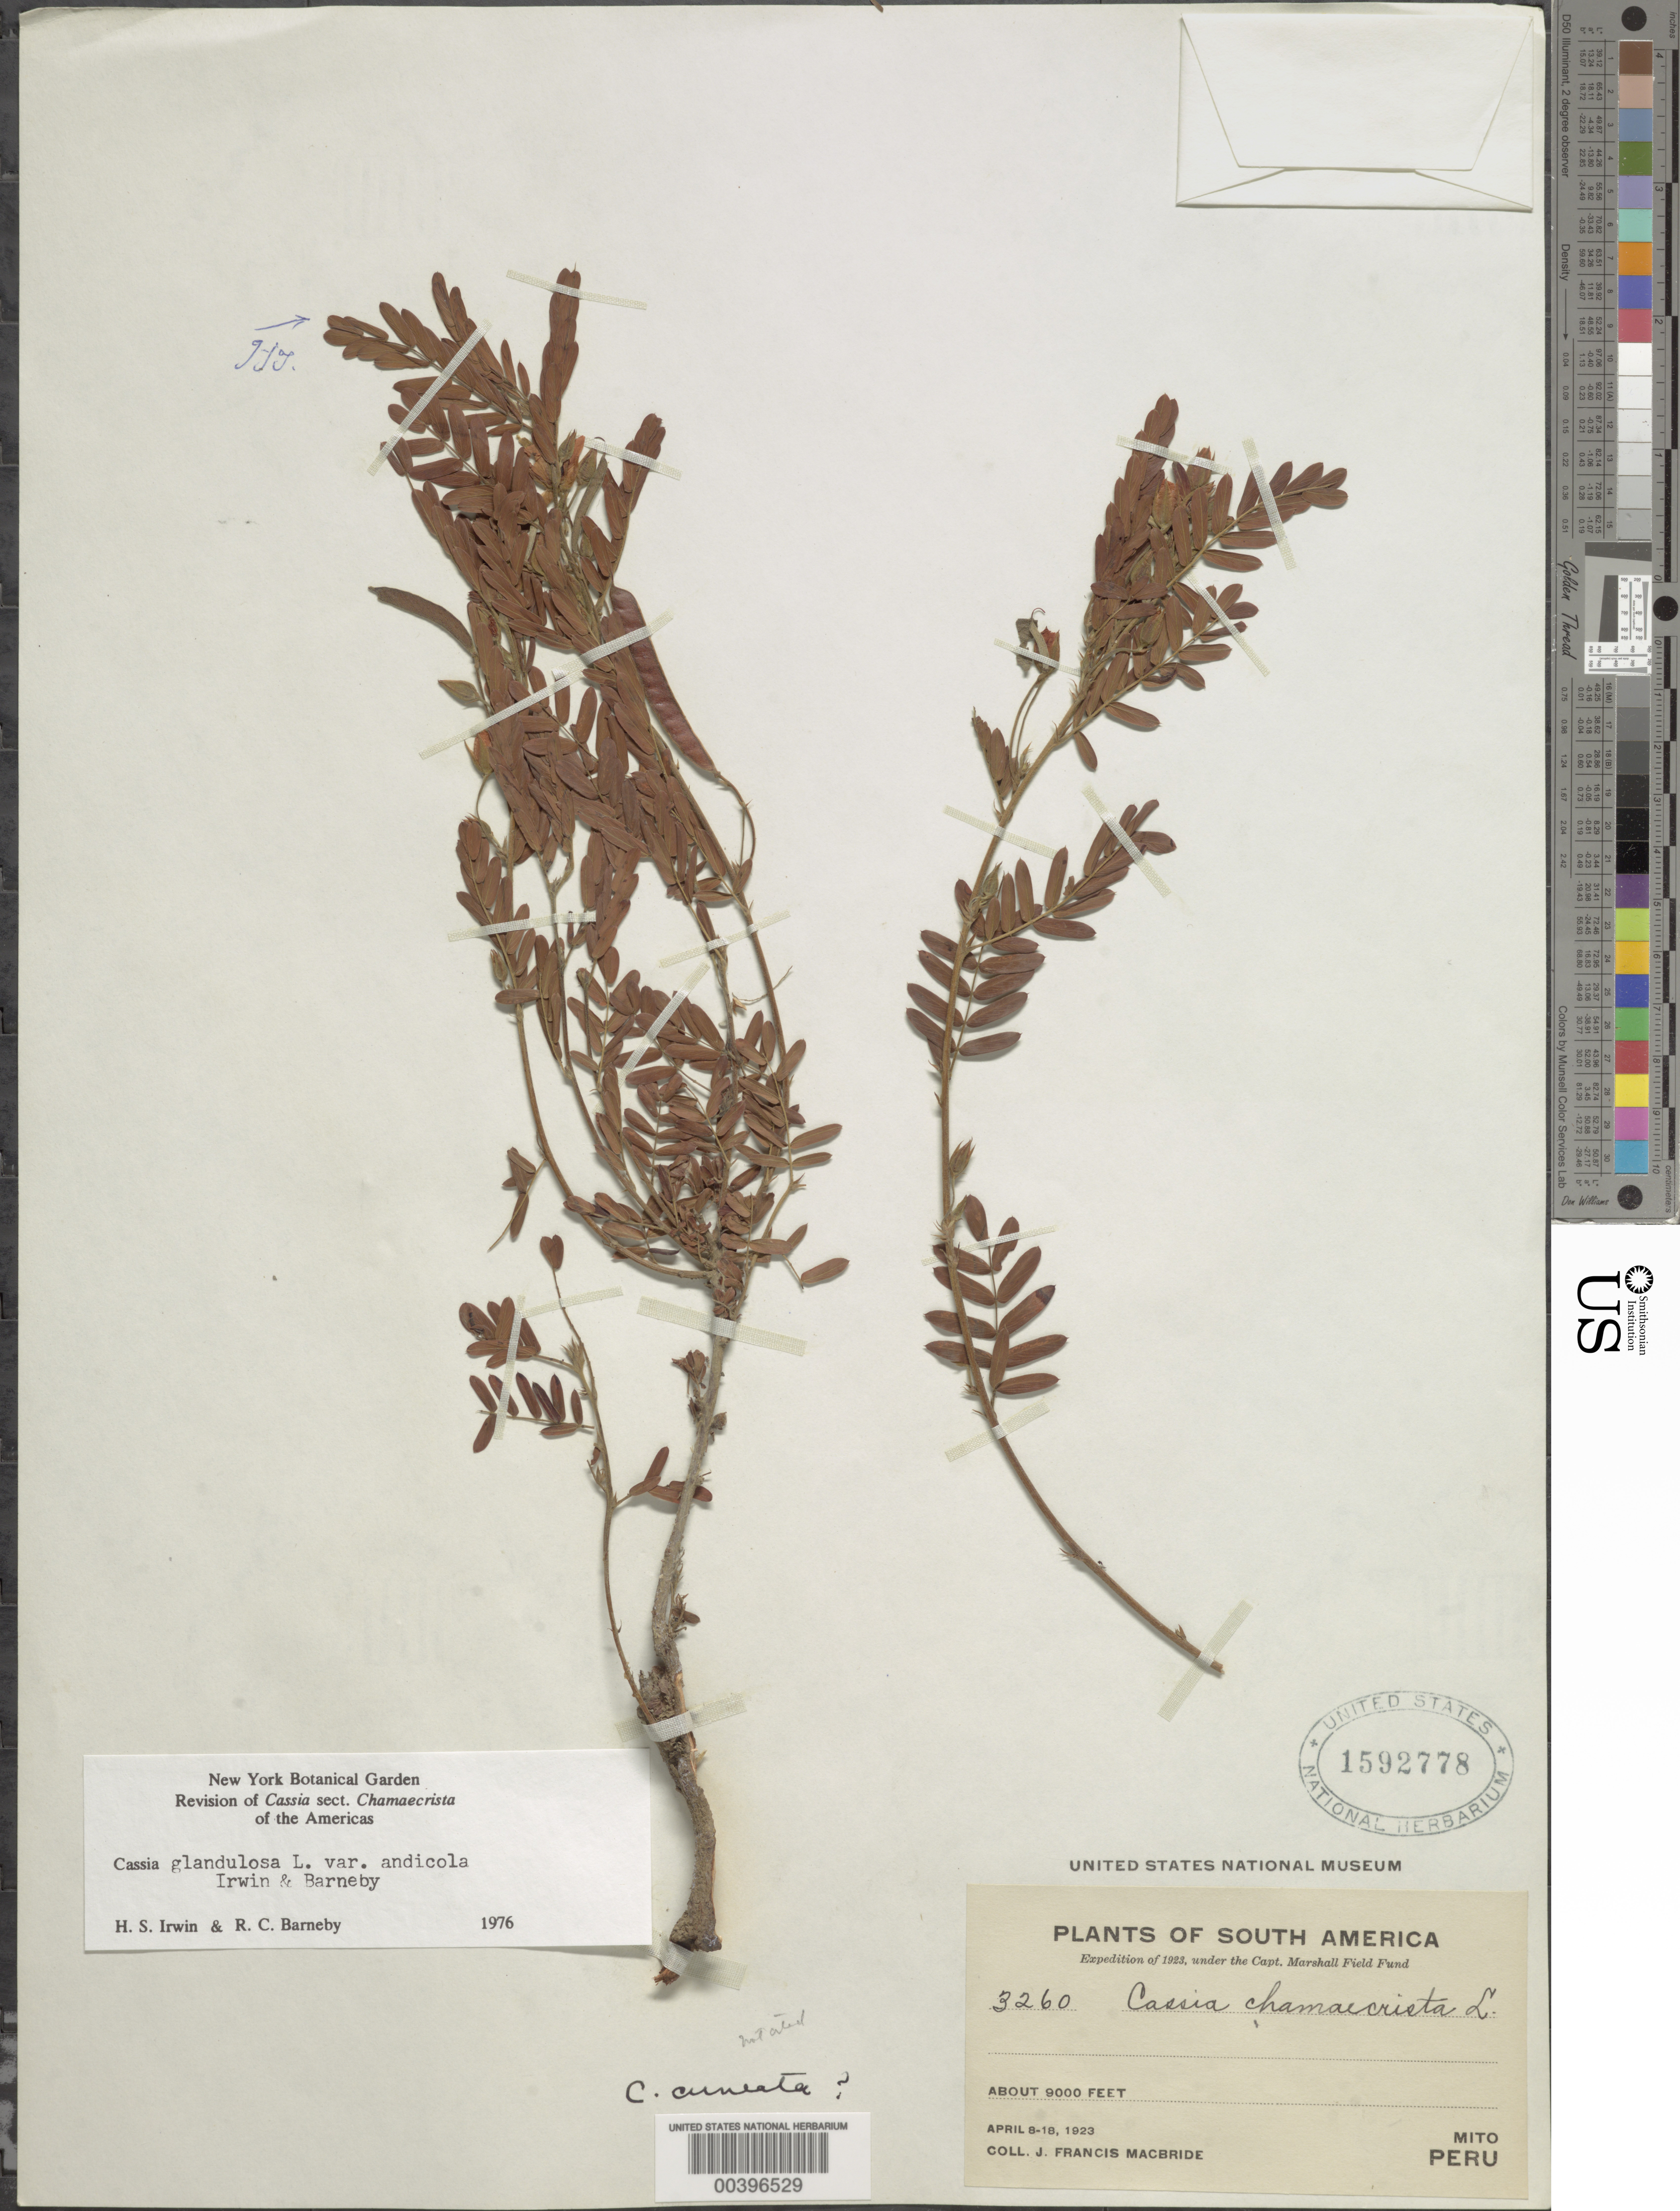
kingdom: Plantae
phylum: Tracheophyta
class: Magnoliopsida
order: Fabales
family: Fabaceae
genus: Chamaecrista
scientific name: Chamaecrista glandulosa var. andicola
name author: H.S. Irwin & Barneby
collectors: J. F. Macbride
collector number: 3260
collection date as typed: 08 Apr 1923 to 18 Apr 1923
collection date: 1923-04-08/1923-04-18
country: Peru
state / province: Huánuco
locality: Mito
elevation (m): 2743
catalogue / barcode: US 1592778